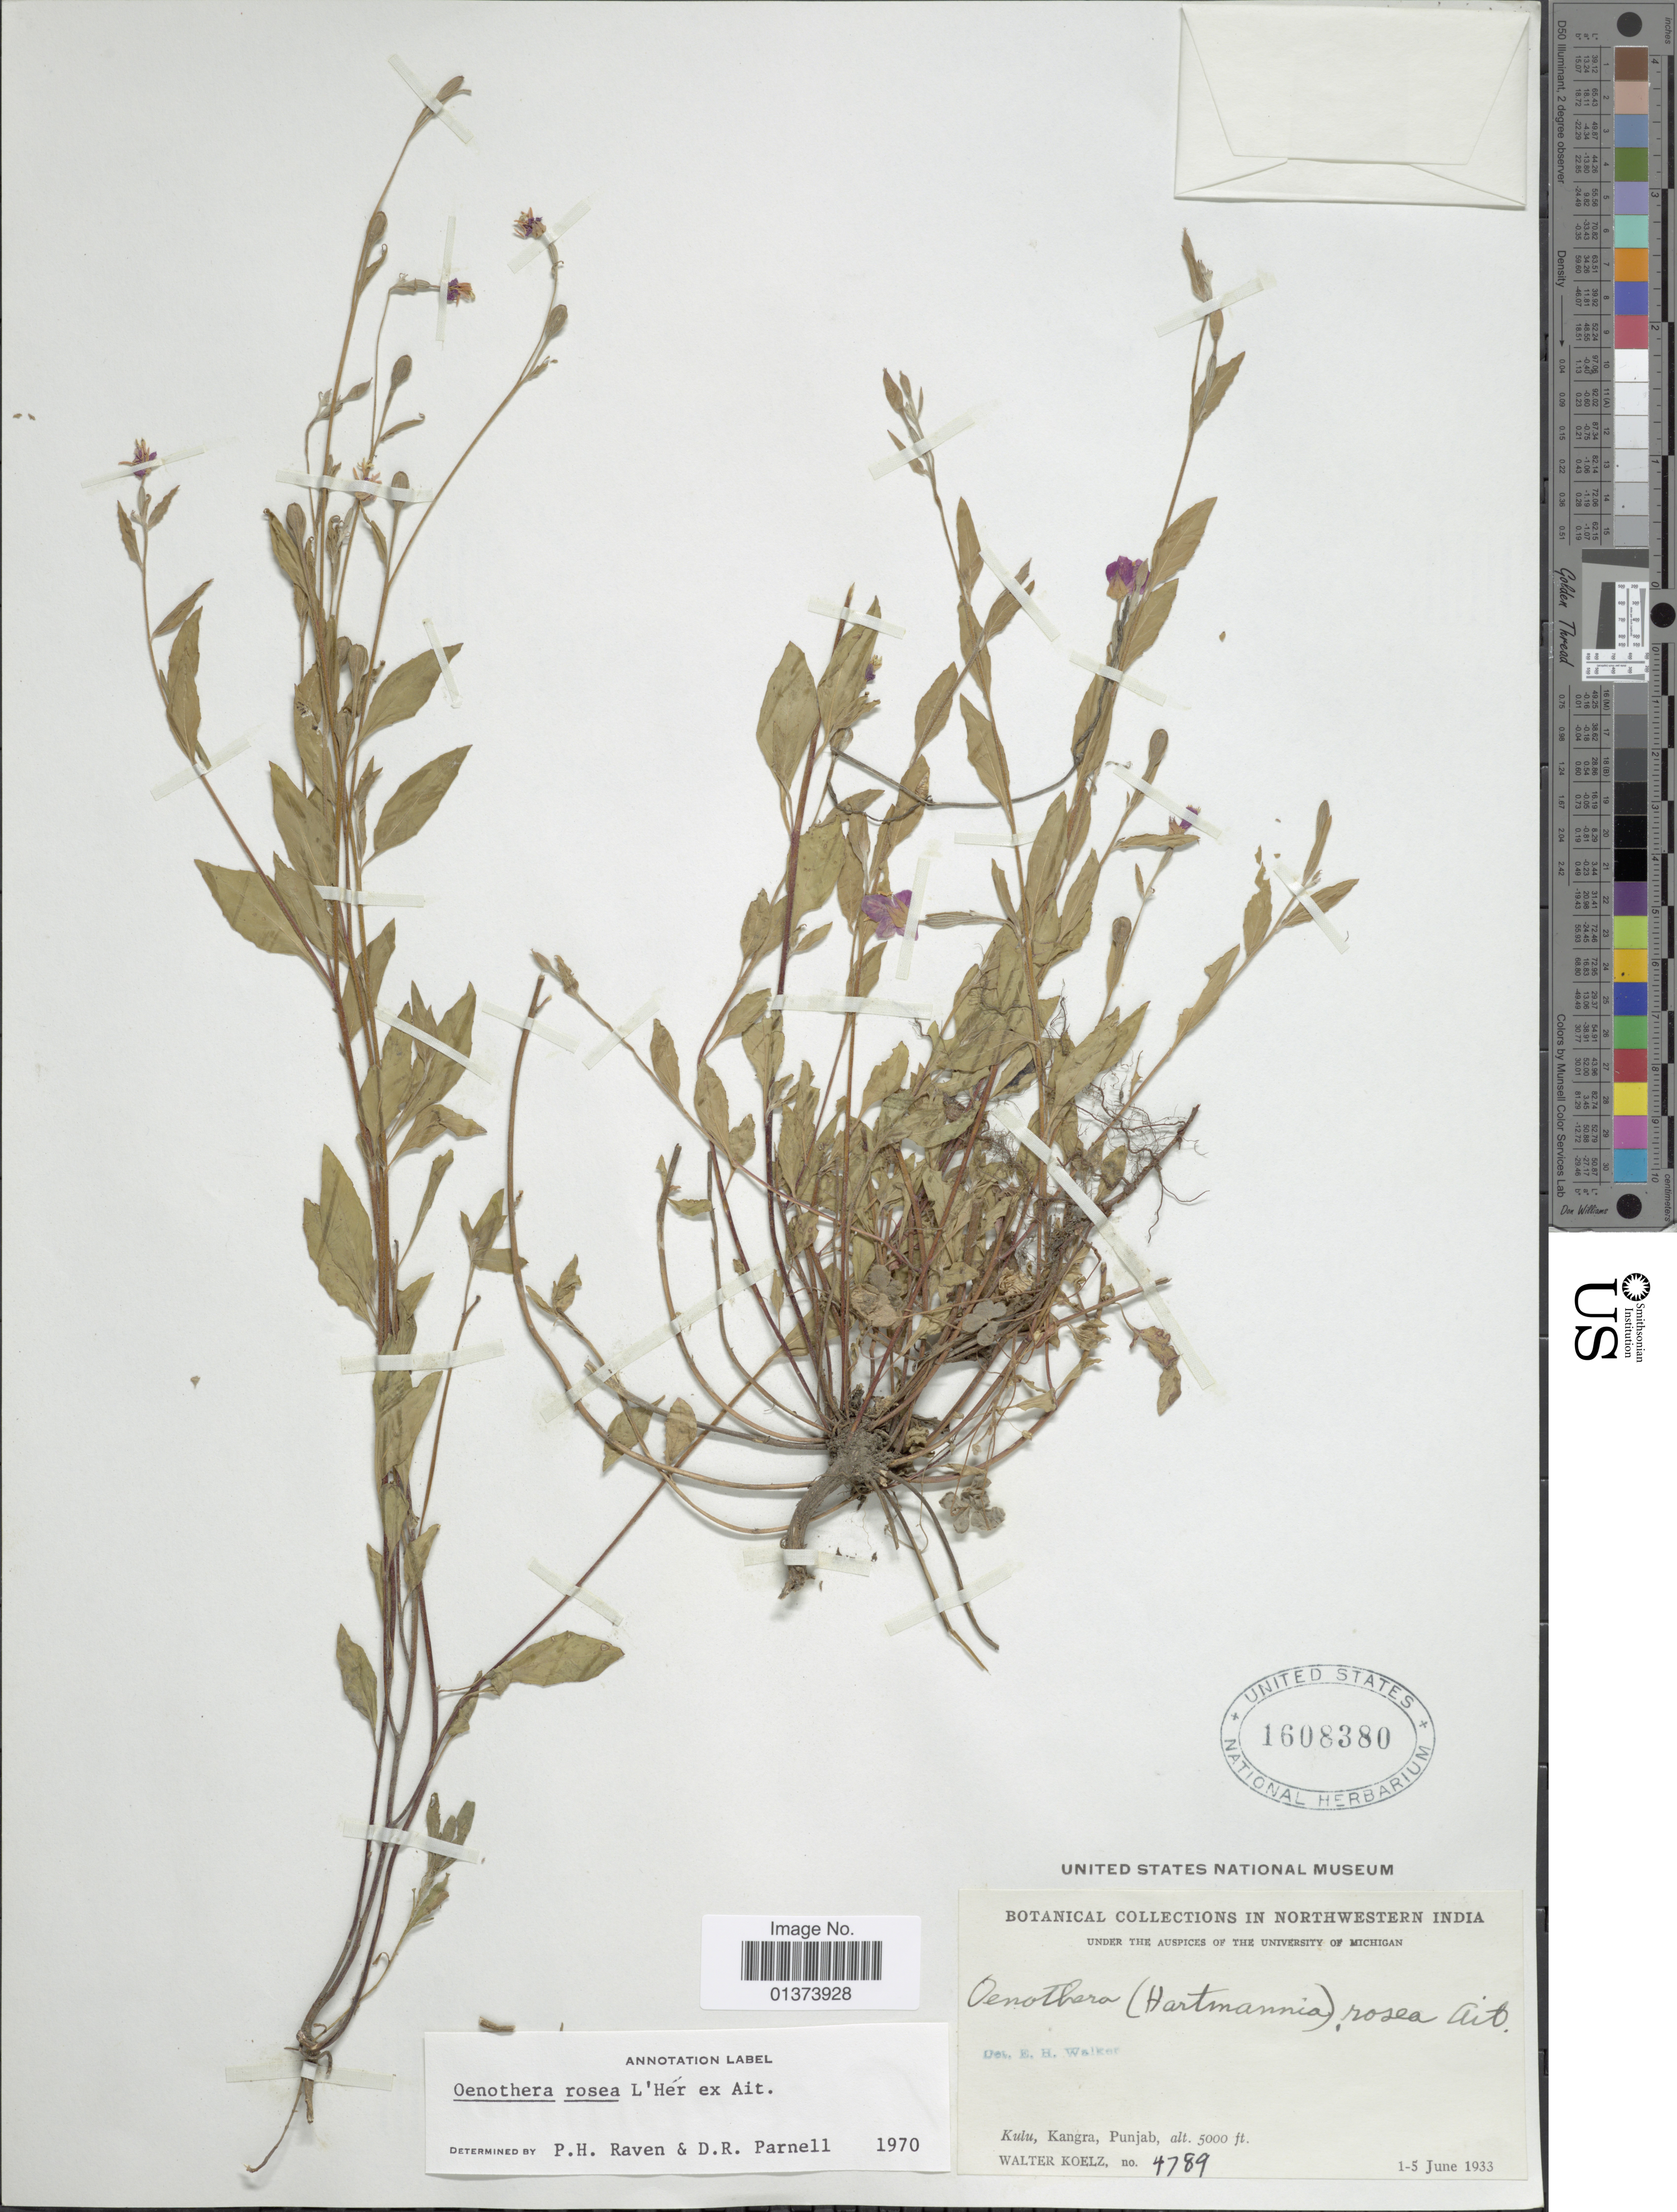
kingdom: Plantae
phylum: Tracheophyta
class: Magnoliopsida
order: Myrtales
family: Onagraceae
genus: Oenothera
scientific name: Oenothera rosea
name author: L'Hér. ex Aiton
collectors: W. N. Koelz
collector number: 4789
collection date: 1933-06-01/1933-06-05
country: India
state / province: Himachal Pradesh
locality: Northwestern India, Kulu, Kangra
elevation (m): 1524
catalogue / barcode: US 1608380